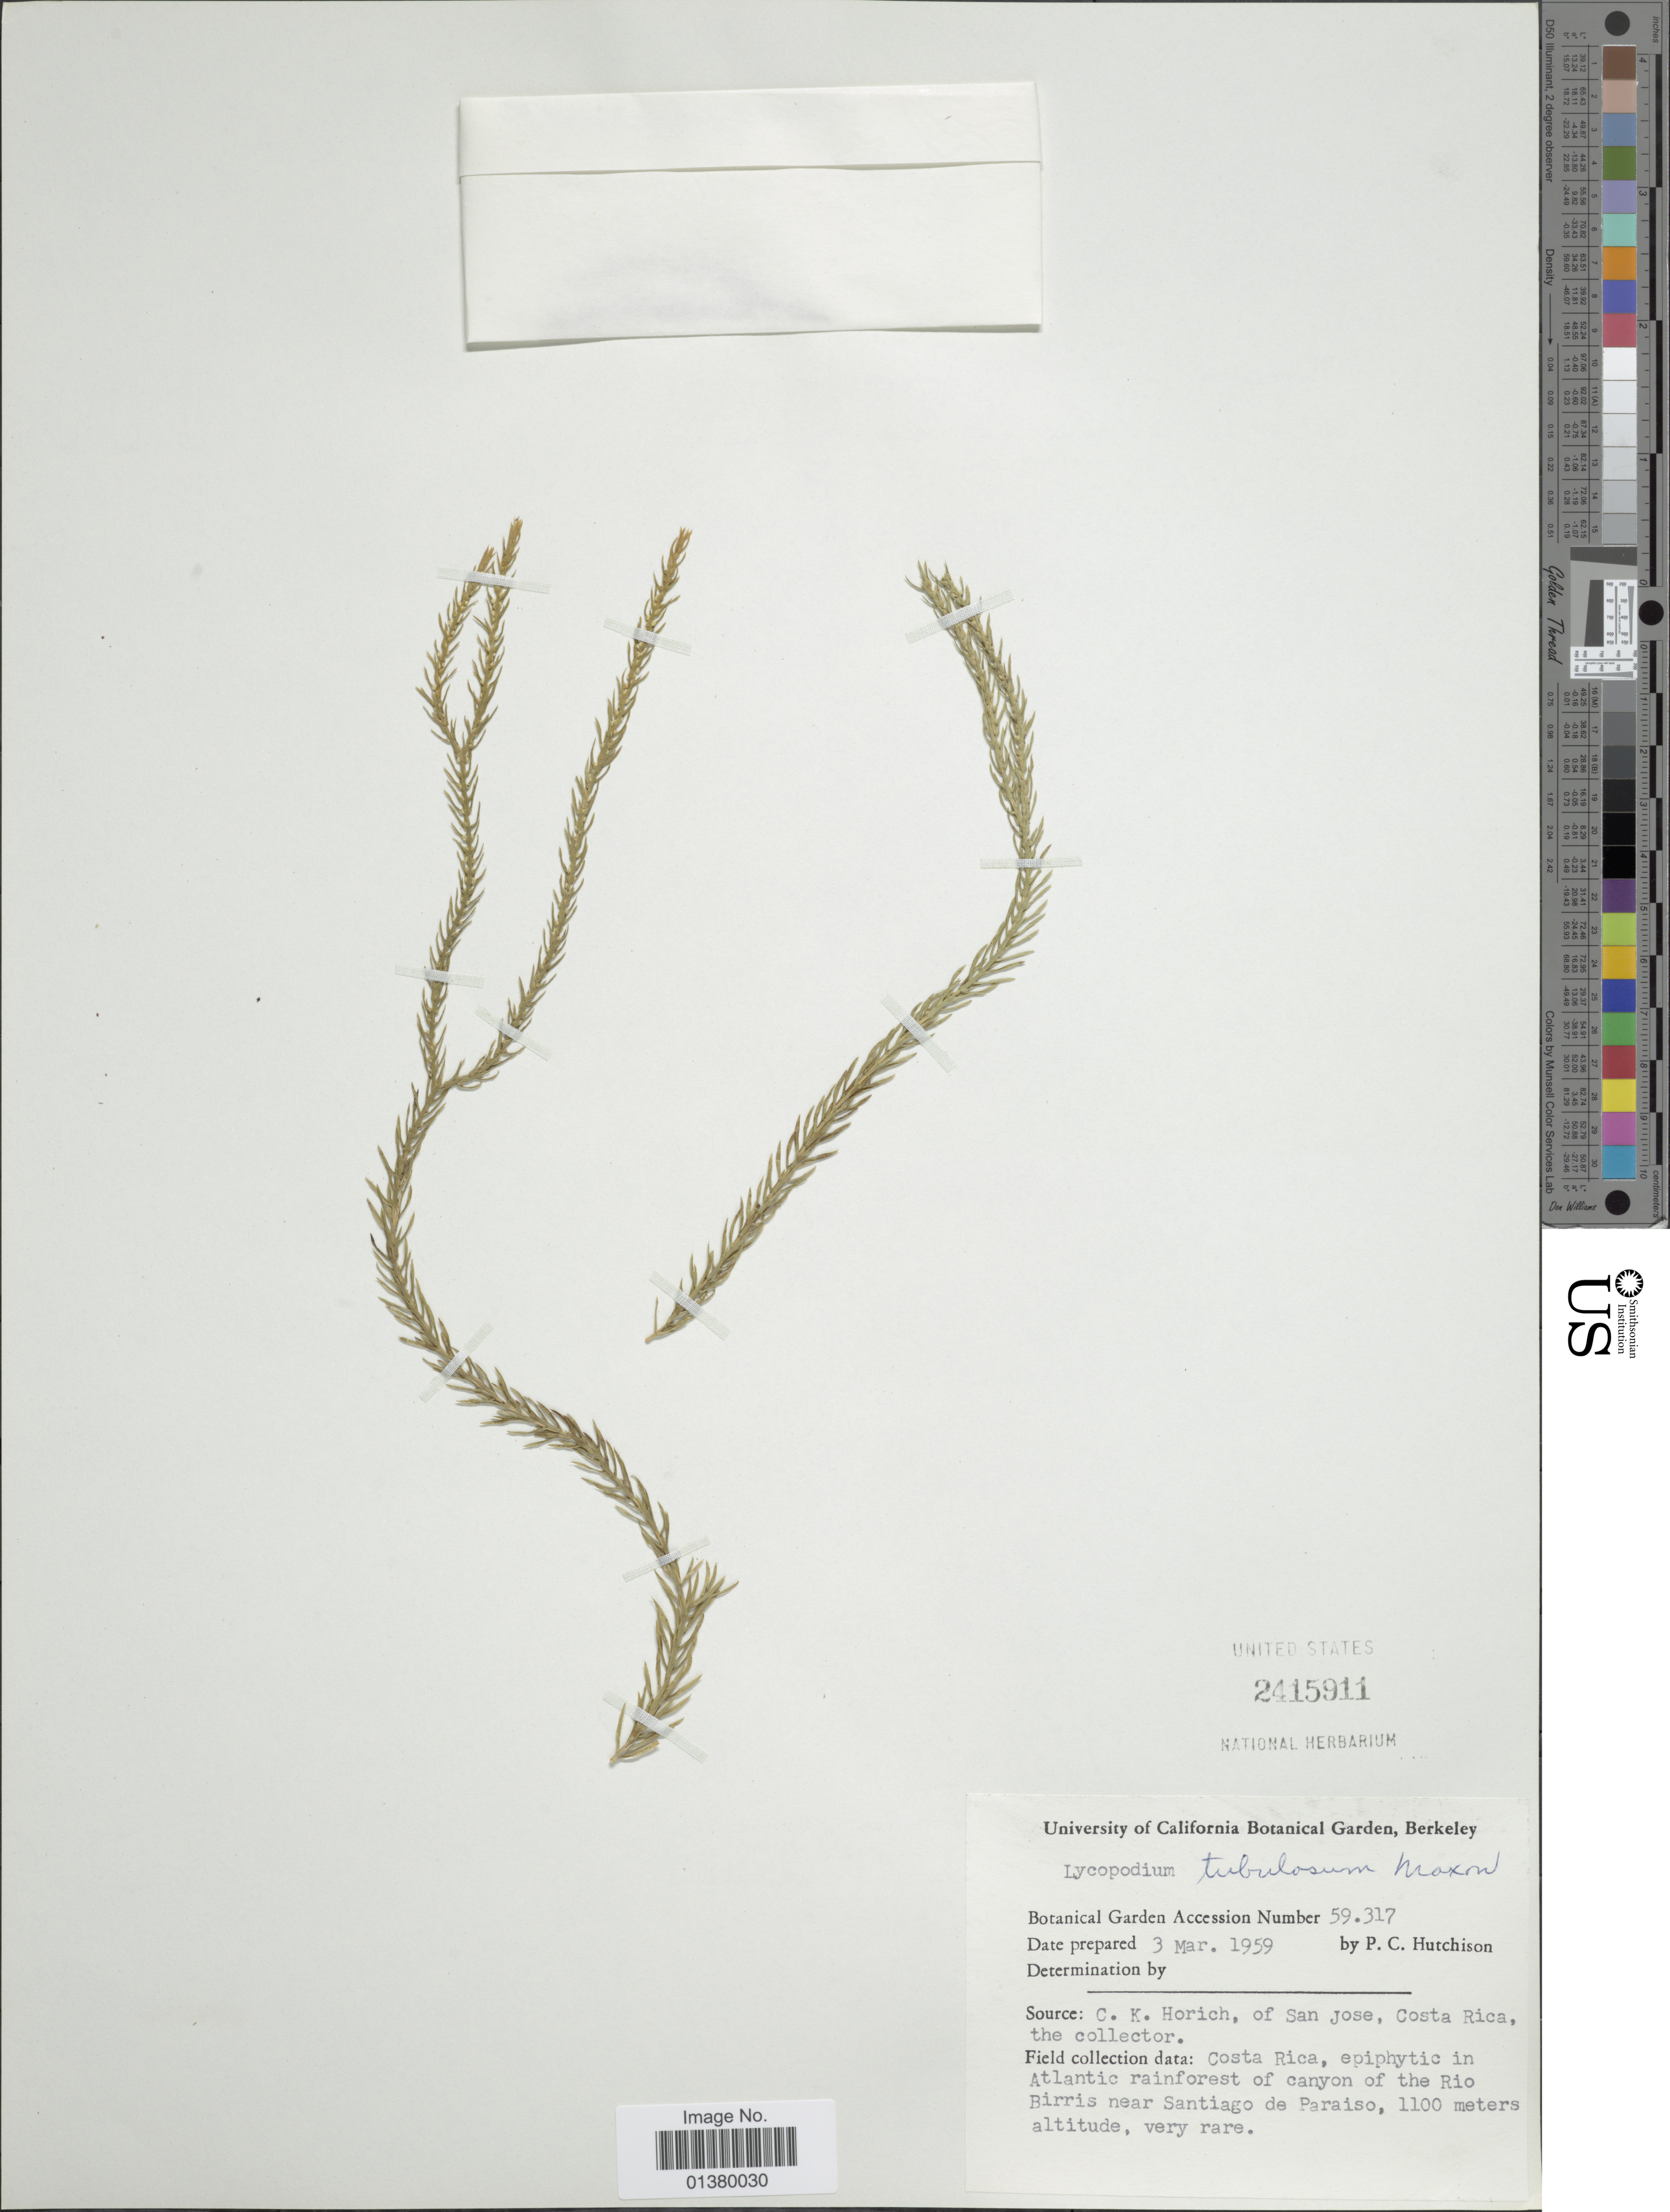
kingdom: Plantae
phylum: Tracheophyta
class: Lycopodiopsida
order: Lycopodiales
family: Lycopodiaceae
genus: Phlegmariurus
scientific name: Phlegmariurus tubulosus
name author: (Maxon) B. Øllg.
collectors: P. C. Hutchison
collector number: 59317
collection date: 1959-03-03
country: Costa Rica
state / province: San José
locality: C.K. Horich, of San Jose, Costa Rica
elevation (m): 1100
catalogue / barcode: US 2415911